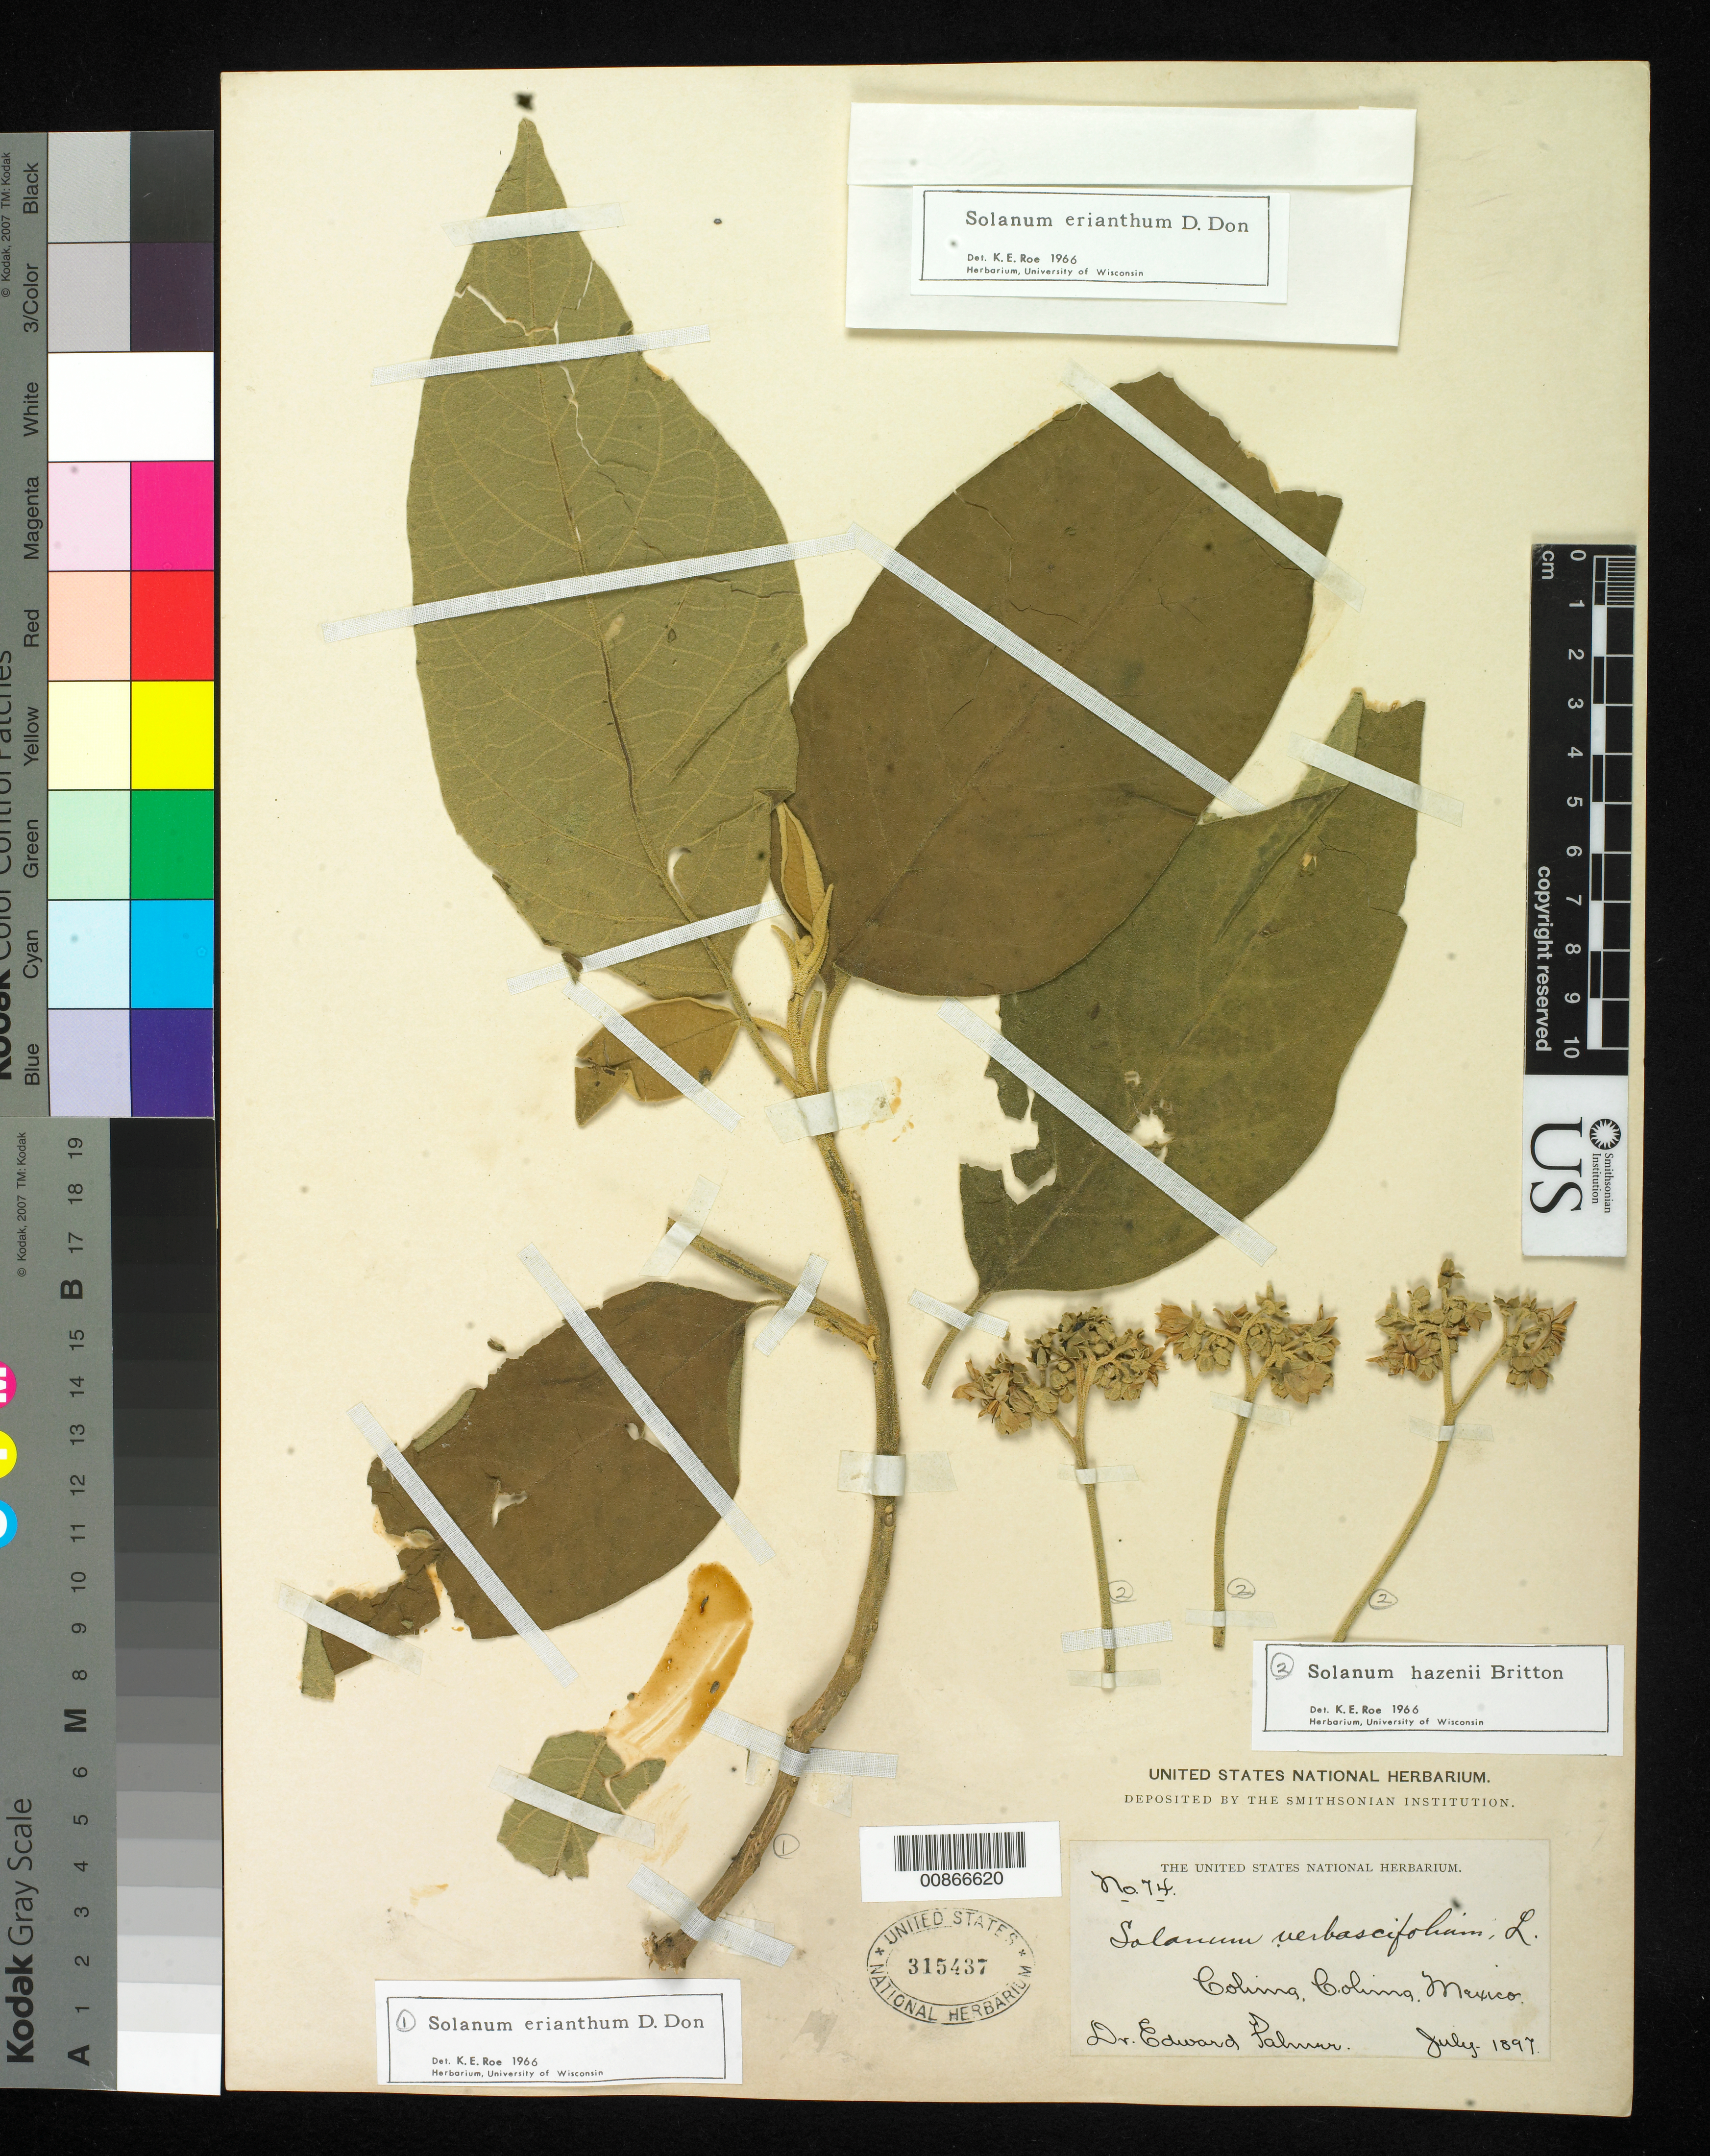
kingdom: Plantae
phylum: Tracheophyta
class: Magnoliopsida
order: Solanales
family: Solanaceae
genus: Solanum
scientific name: Solanum erianthum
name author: D. Don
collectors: E. Palmer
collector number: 74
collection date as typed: Jul 1897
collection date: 1897-07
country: Mexico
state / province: Colima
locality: Colima, Colima.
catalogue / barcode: US 315437